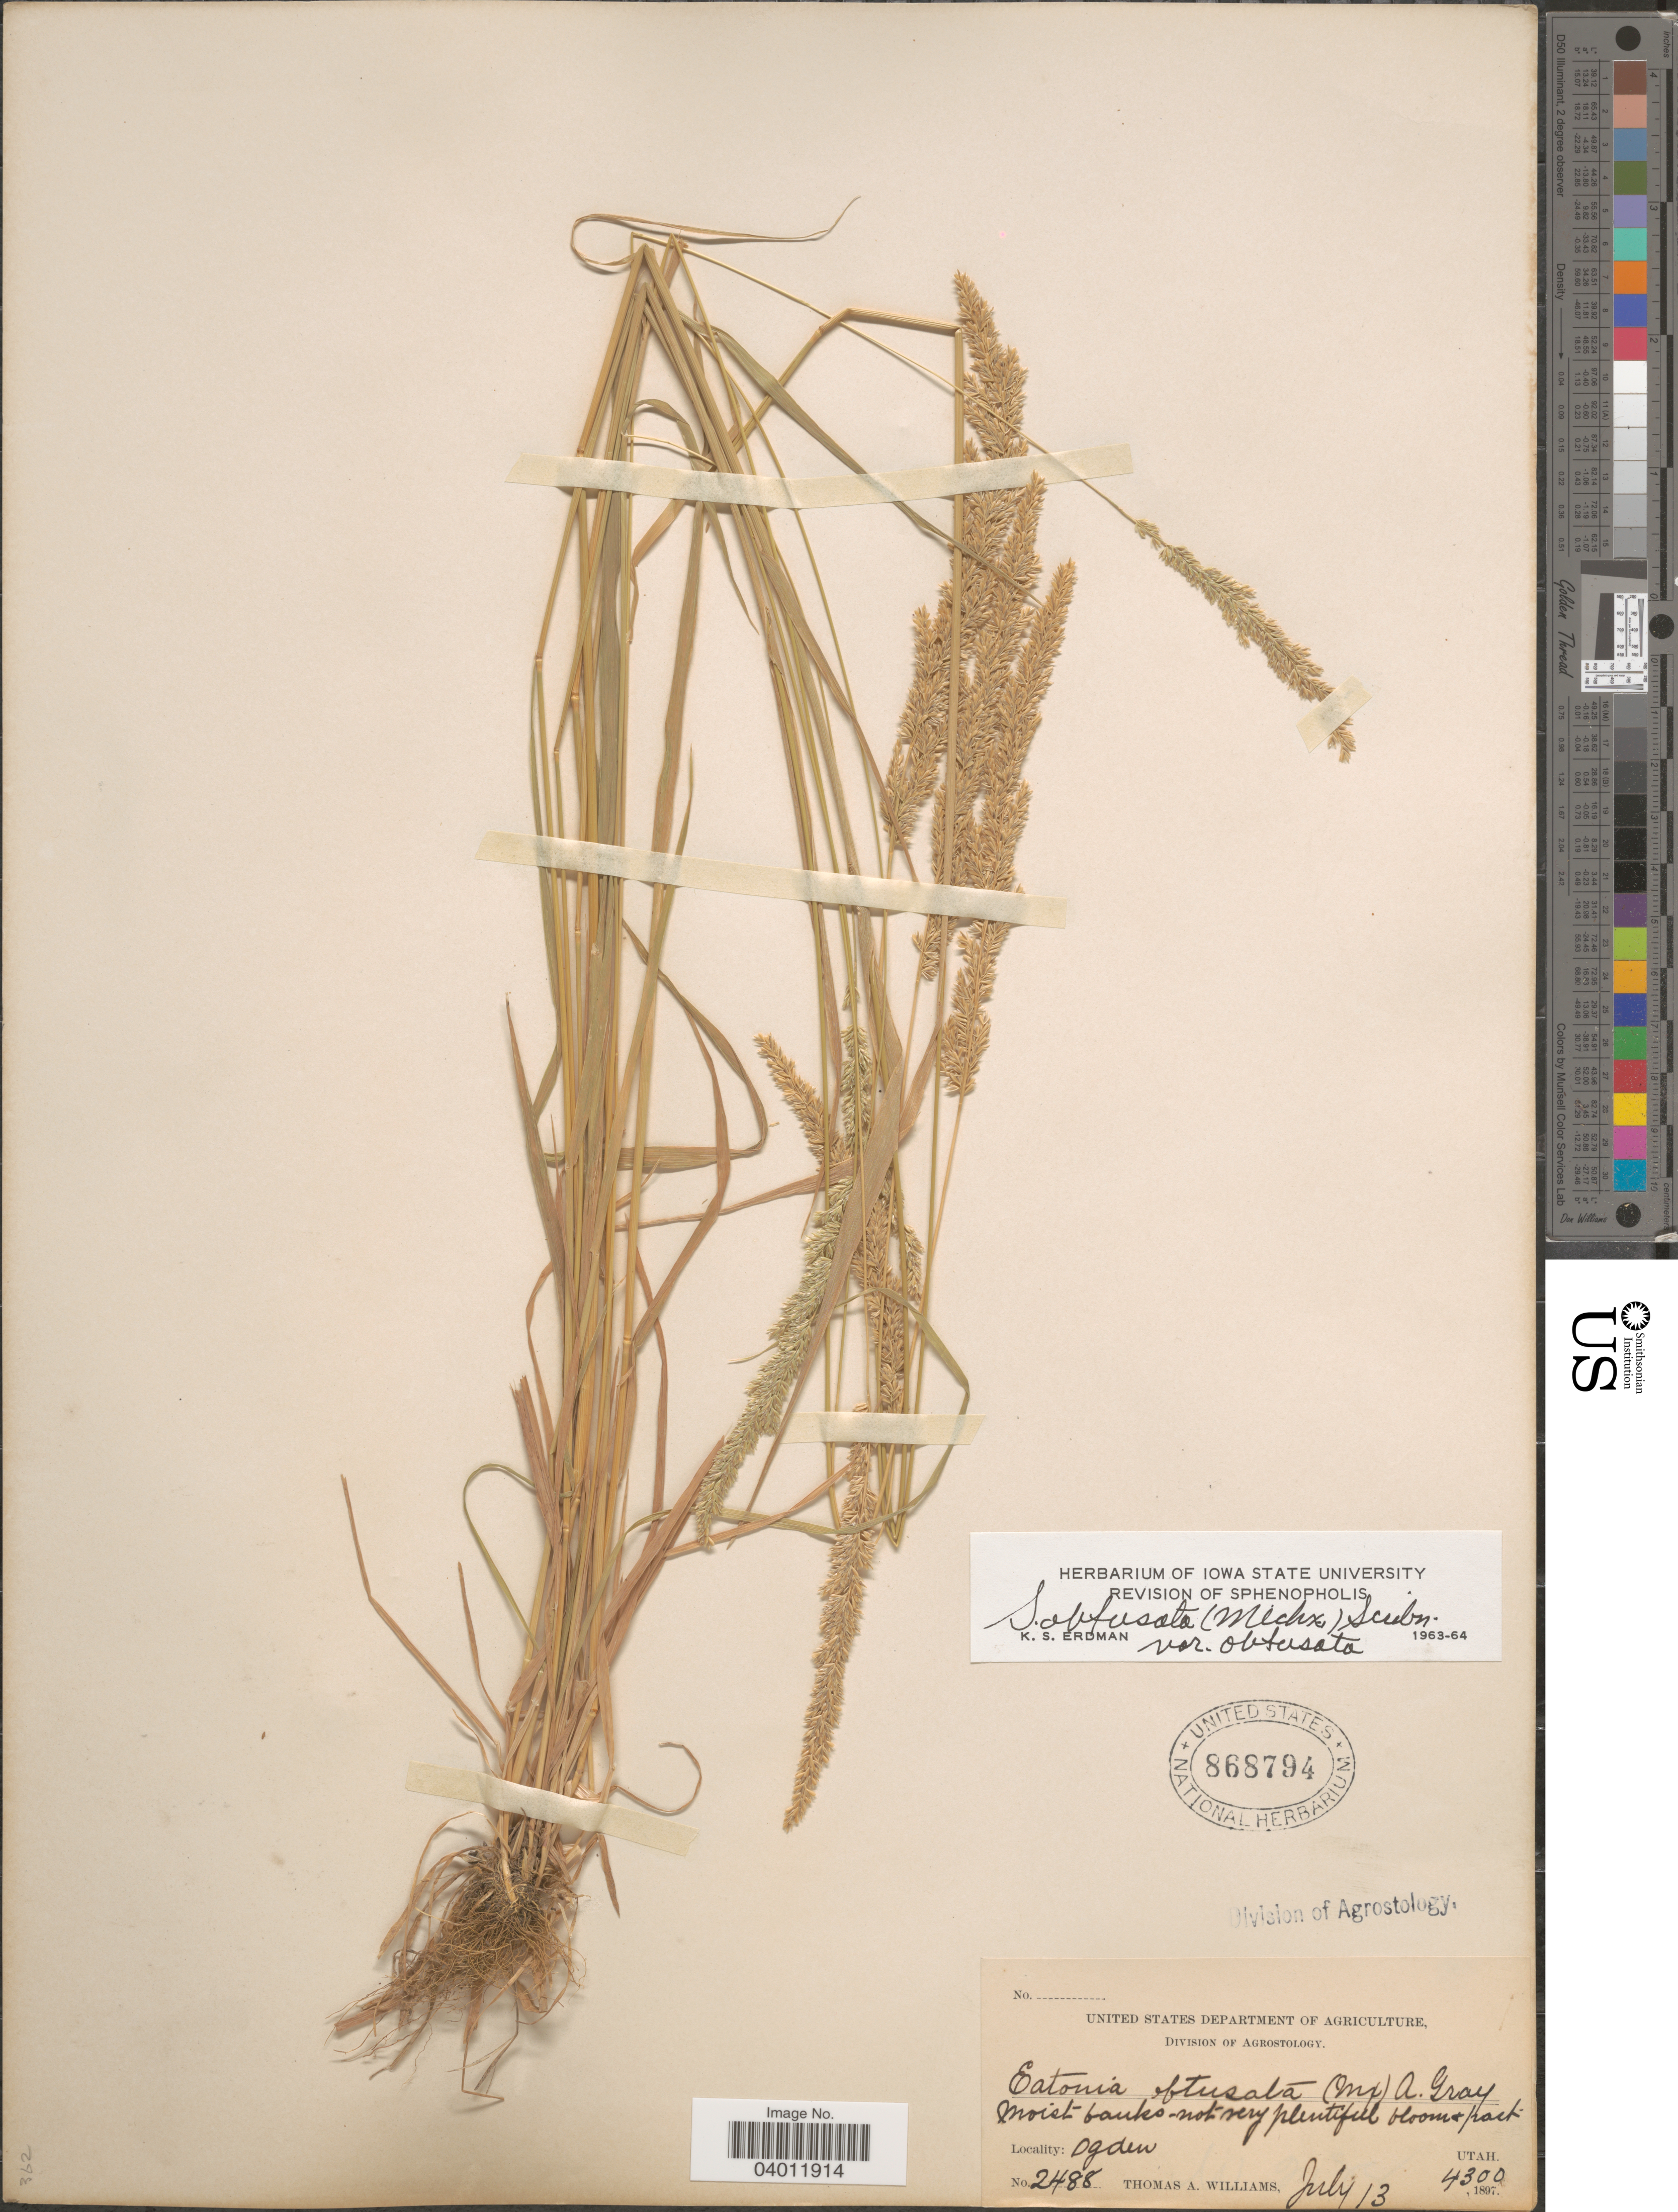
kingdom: Plantae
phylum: Tracheophyta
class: Liliopsida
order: Poales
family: Poaceae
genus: Sphenopholis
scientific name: Sphenopholis obtusata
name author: (Michx.) Scribn.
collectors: T. A. Williams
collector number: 2488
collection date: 1897-07-13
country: United States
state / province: Utah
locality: Ogden.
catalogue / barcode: US 868794